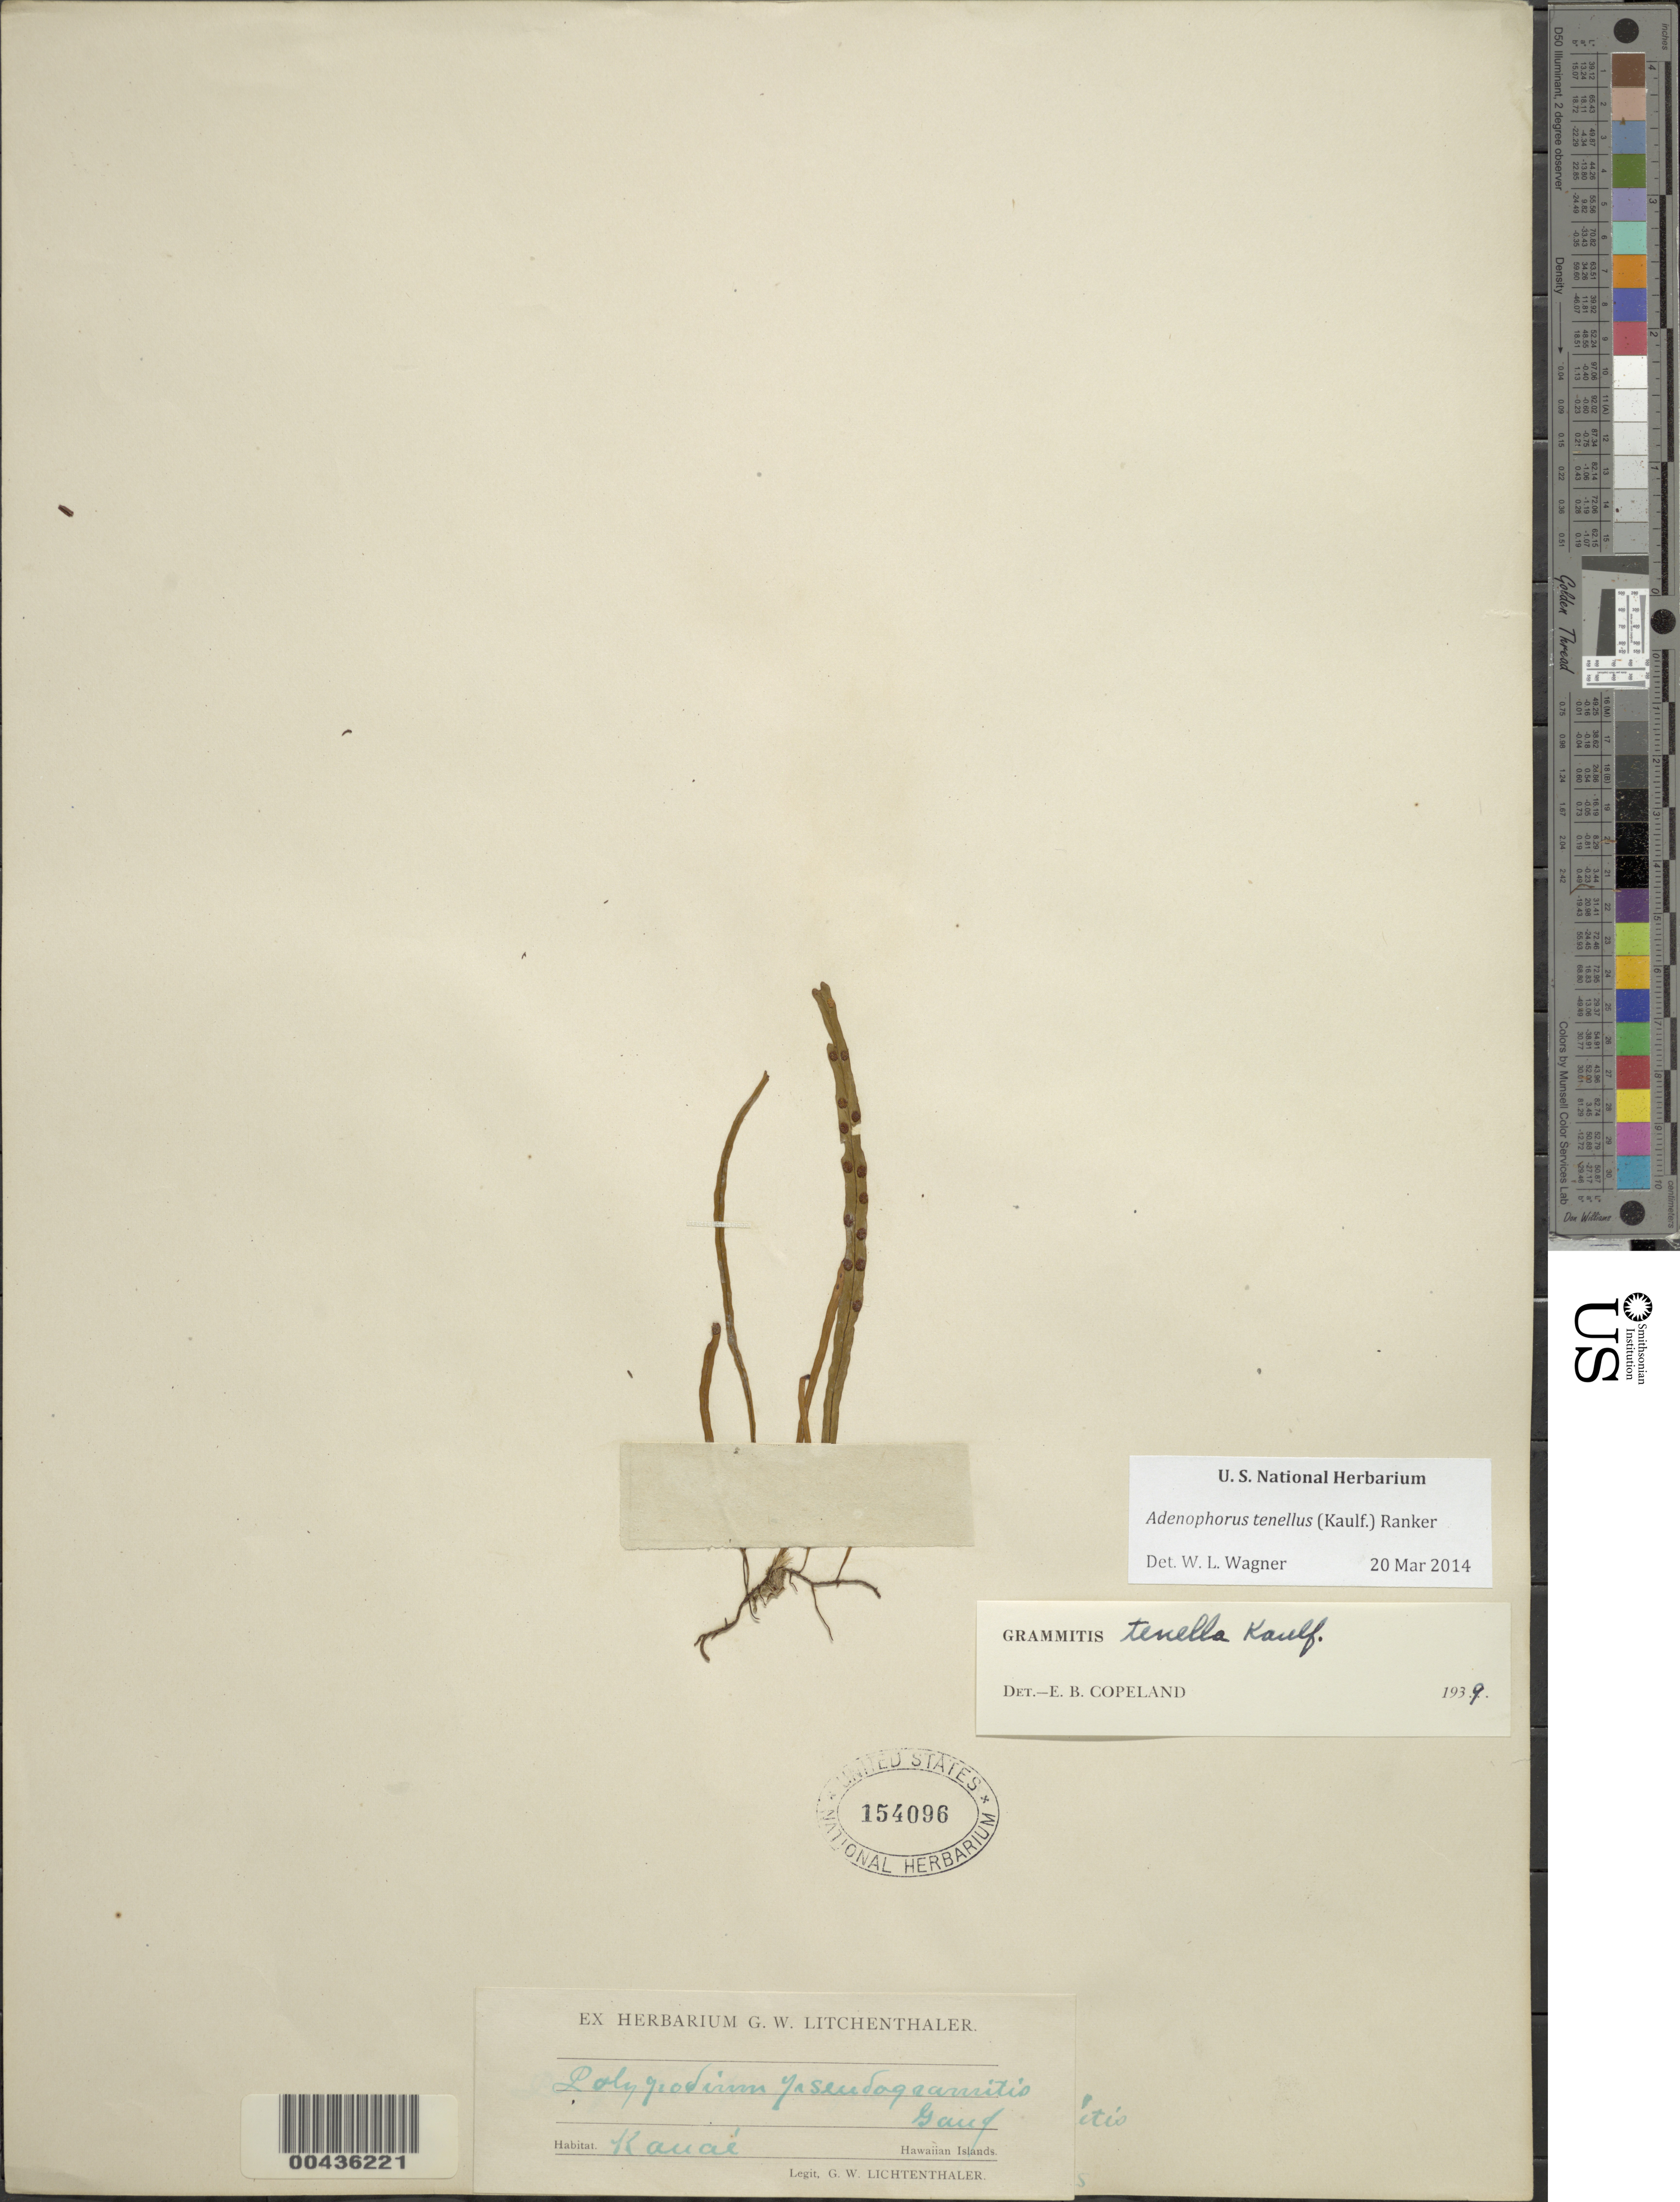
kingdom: Plantae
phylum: Tracheophyta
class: Polypodiopsida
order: Polypodiales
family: Polypodiaceae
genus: Adenophorus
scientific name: Adenophorus tenellus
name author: (Kaulf.) Ranker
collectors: G. Lichtenthaler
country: United States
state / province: Hawaii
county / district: Kauai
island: Kaua'i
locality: Hawaiian Islands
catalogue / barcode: US 154096